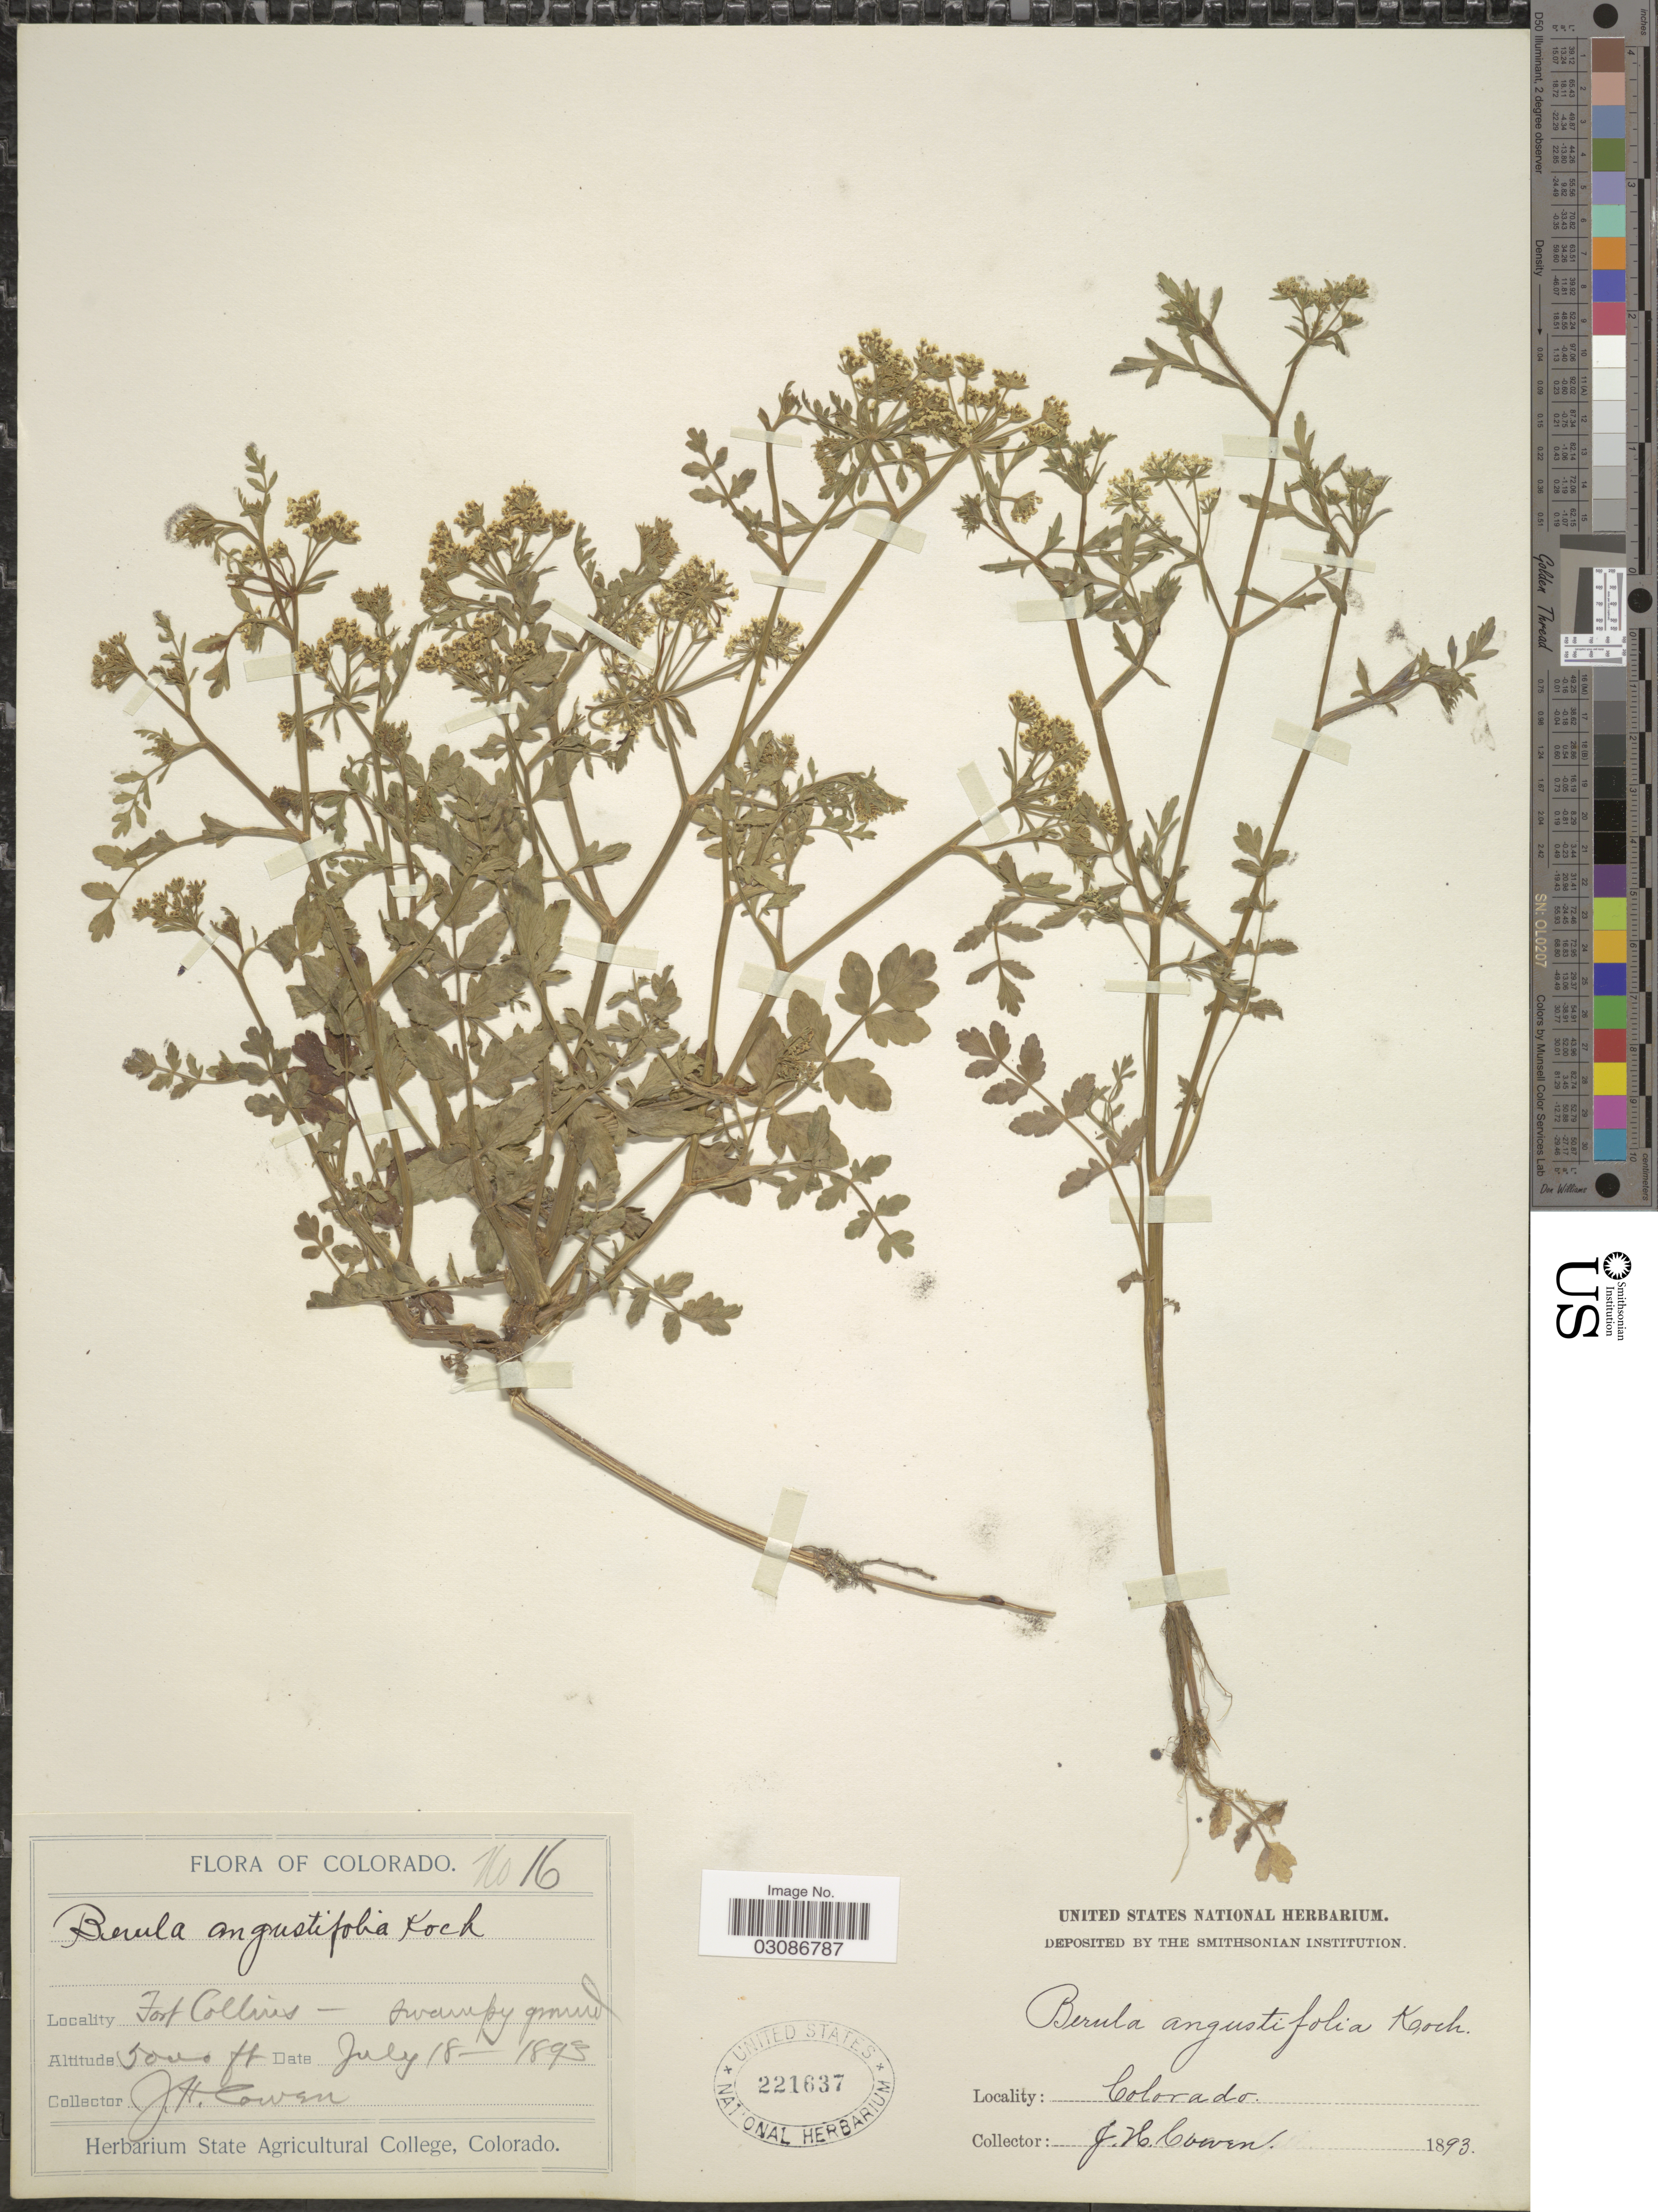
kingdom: Plantae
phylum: Tracheophyta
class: Magnoliopsida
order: Apiales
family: Apiaceae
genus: Berula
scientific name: Berula erecta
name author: (Huds.) Coville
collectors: J. H. Cowen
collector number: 16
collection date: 1893-07-18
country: United States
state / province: Colorado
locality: Fort Collins. Swampy ground.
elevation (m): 1524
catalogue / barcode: US 221637